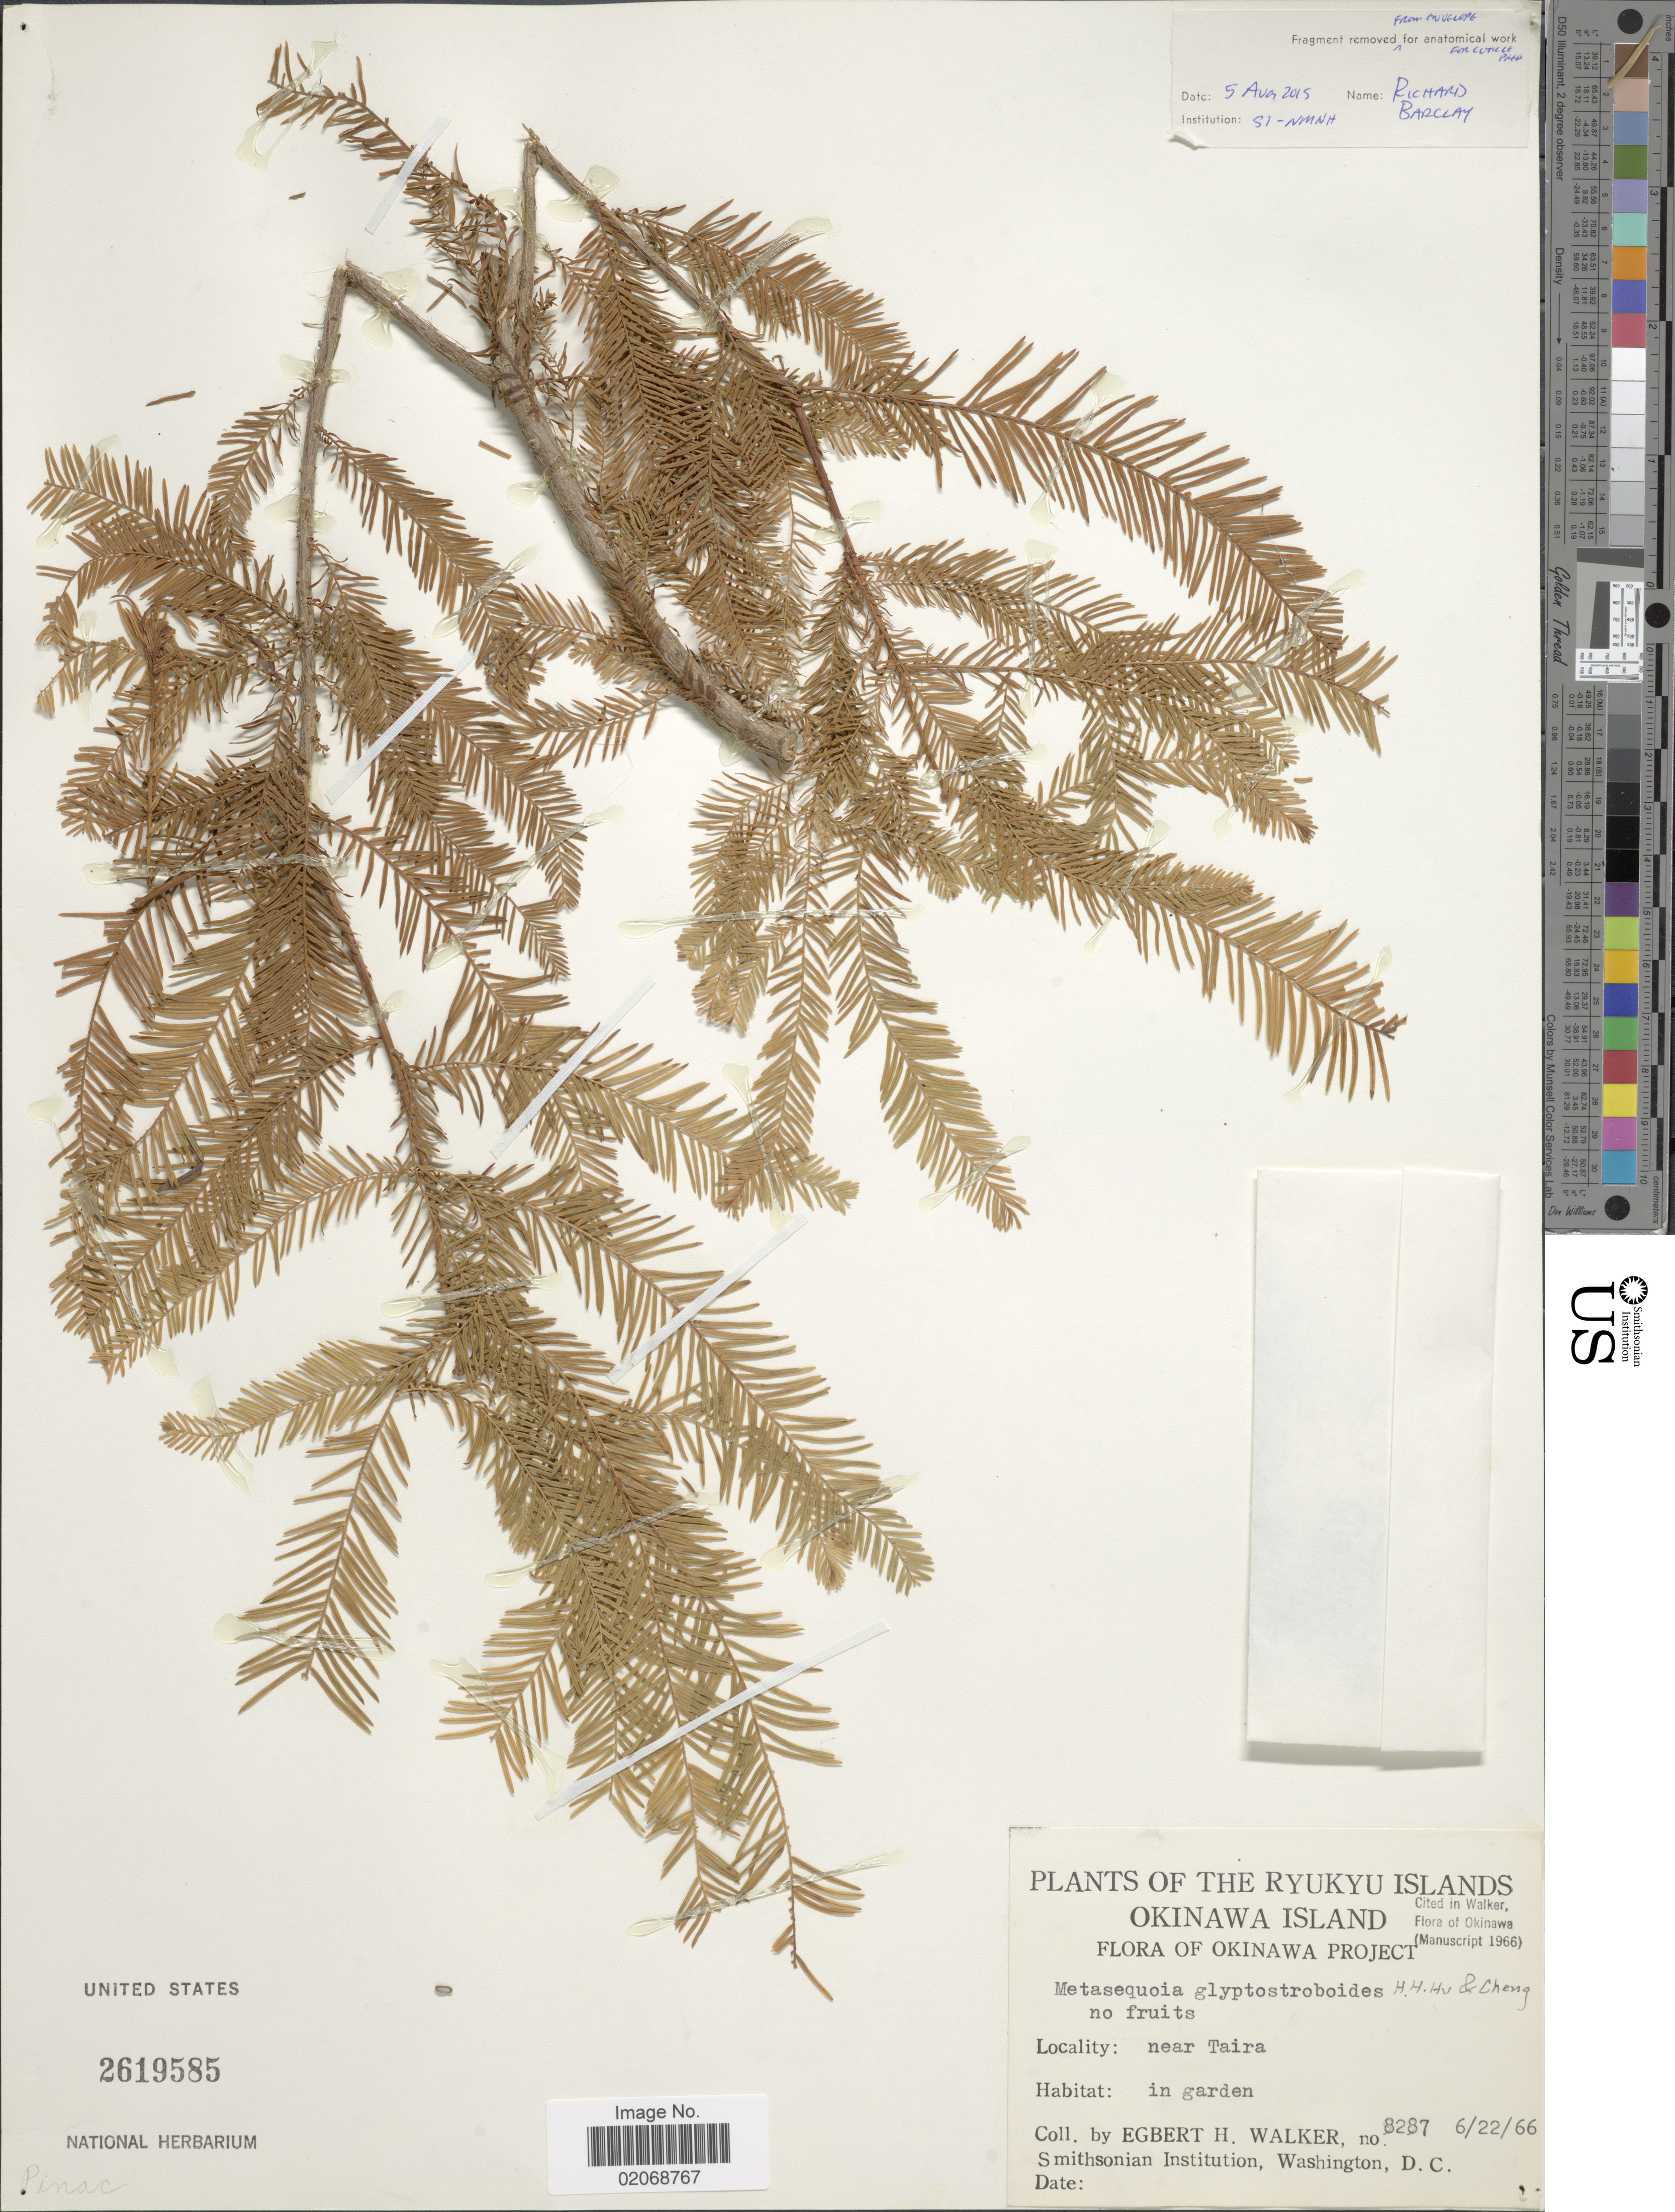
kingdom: Plantae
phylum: Tracheophyta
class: Pinopsida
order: Pinales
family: Cupressaceae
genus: Metasequoia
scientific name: Metasequoia glyptostroboides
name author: Hu & W.C. Cheng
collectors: E. H. Walker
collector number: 8287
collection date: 1966-06-22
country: Japan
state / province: Okinawa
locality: The Ryukyu Islands, Okinawa Project. Near Taira, in garden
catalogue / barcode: US 2619585